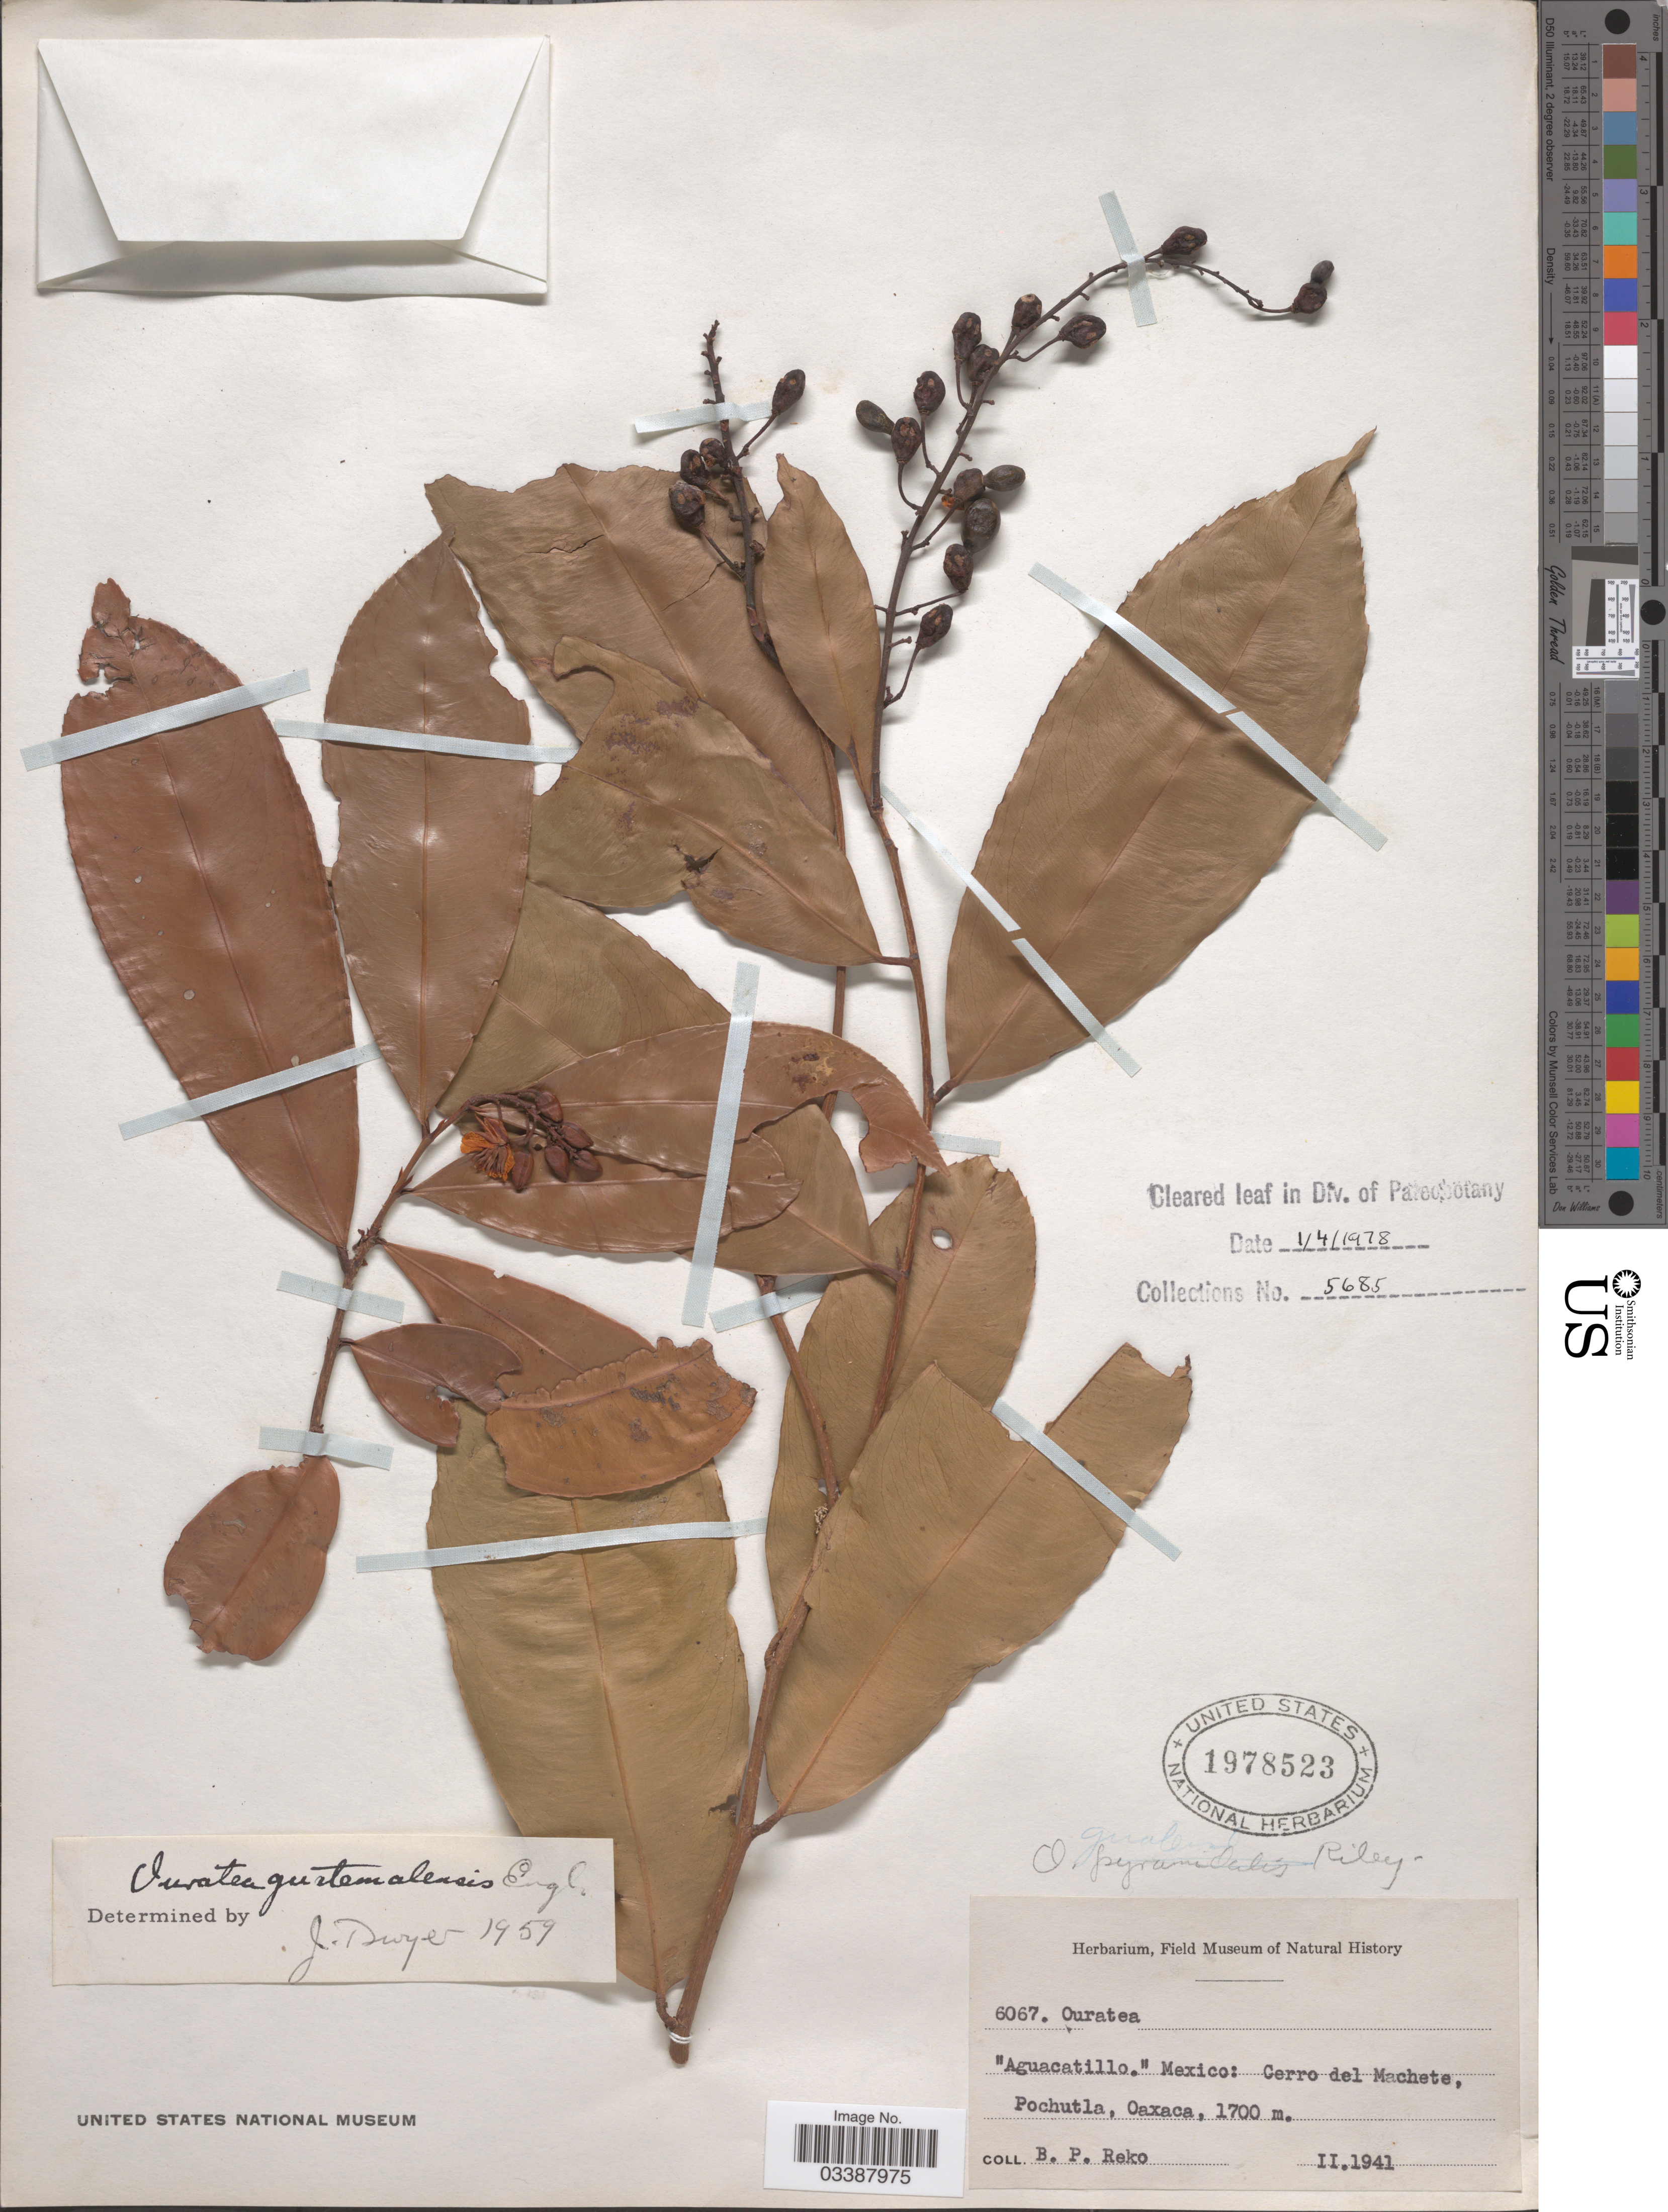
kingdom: Plantae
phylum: Tracheophyta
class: Magnoliopsida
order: Malpighiales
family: Ochnaceae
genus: Ouratea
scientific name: Ouratea lucens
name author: (Kunth) Engl.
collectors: B. P. Reko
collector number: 6067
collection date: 1941-02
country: Mexico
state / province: Oaxaca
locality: Cerro del Machete, Pochutla.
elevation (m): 1700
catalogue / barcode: US 1978523